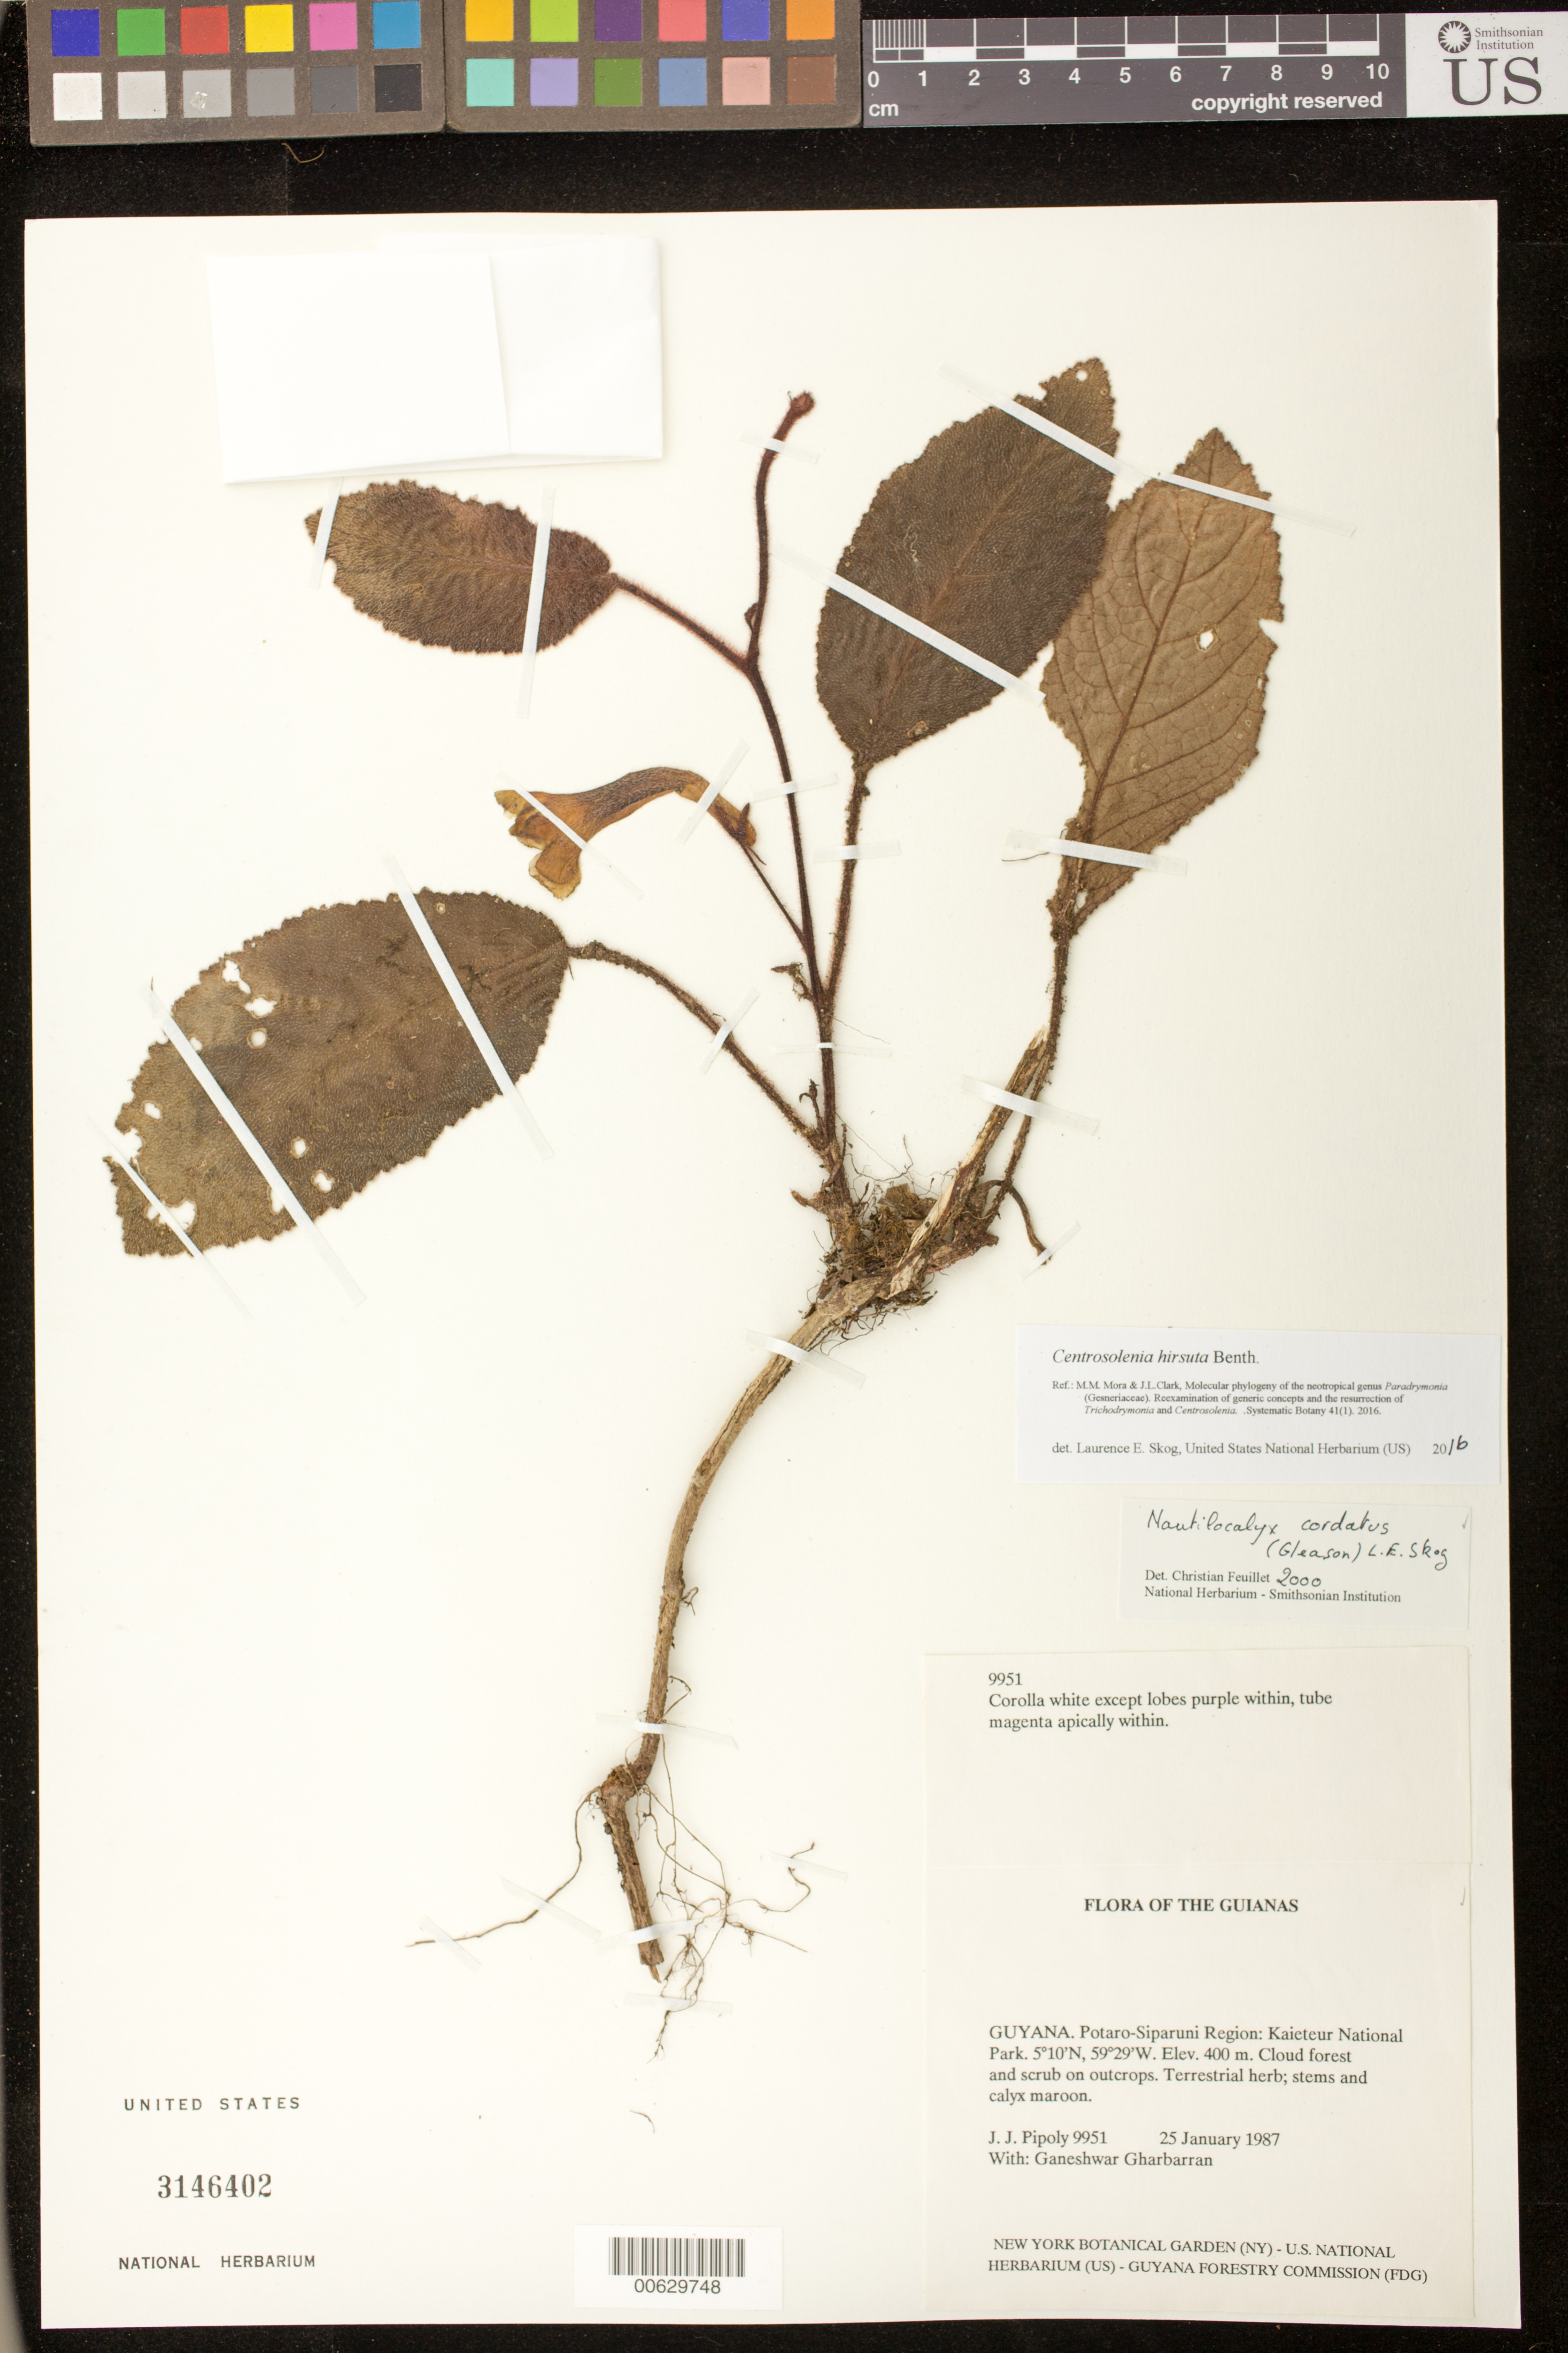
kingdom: Plantae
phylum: Tracheophyta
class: Magnoliopsida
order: Lamiales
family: Gesneriaceae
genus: Centrosolenia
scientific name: Centrosolenia hirsuta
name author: Benth.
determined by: Skog, Laurence E.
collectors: J. J. Pipoly & G. Gharbarran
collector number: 9951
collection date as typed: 25 Jan 1987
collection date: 1987-01-25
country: Guyana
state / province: Potaro-Siparuni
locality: Kaieteur Falls National Park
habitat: Cloud forest and scrub on outcrops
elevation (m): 400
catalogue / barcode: US 3146402